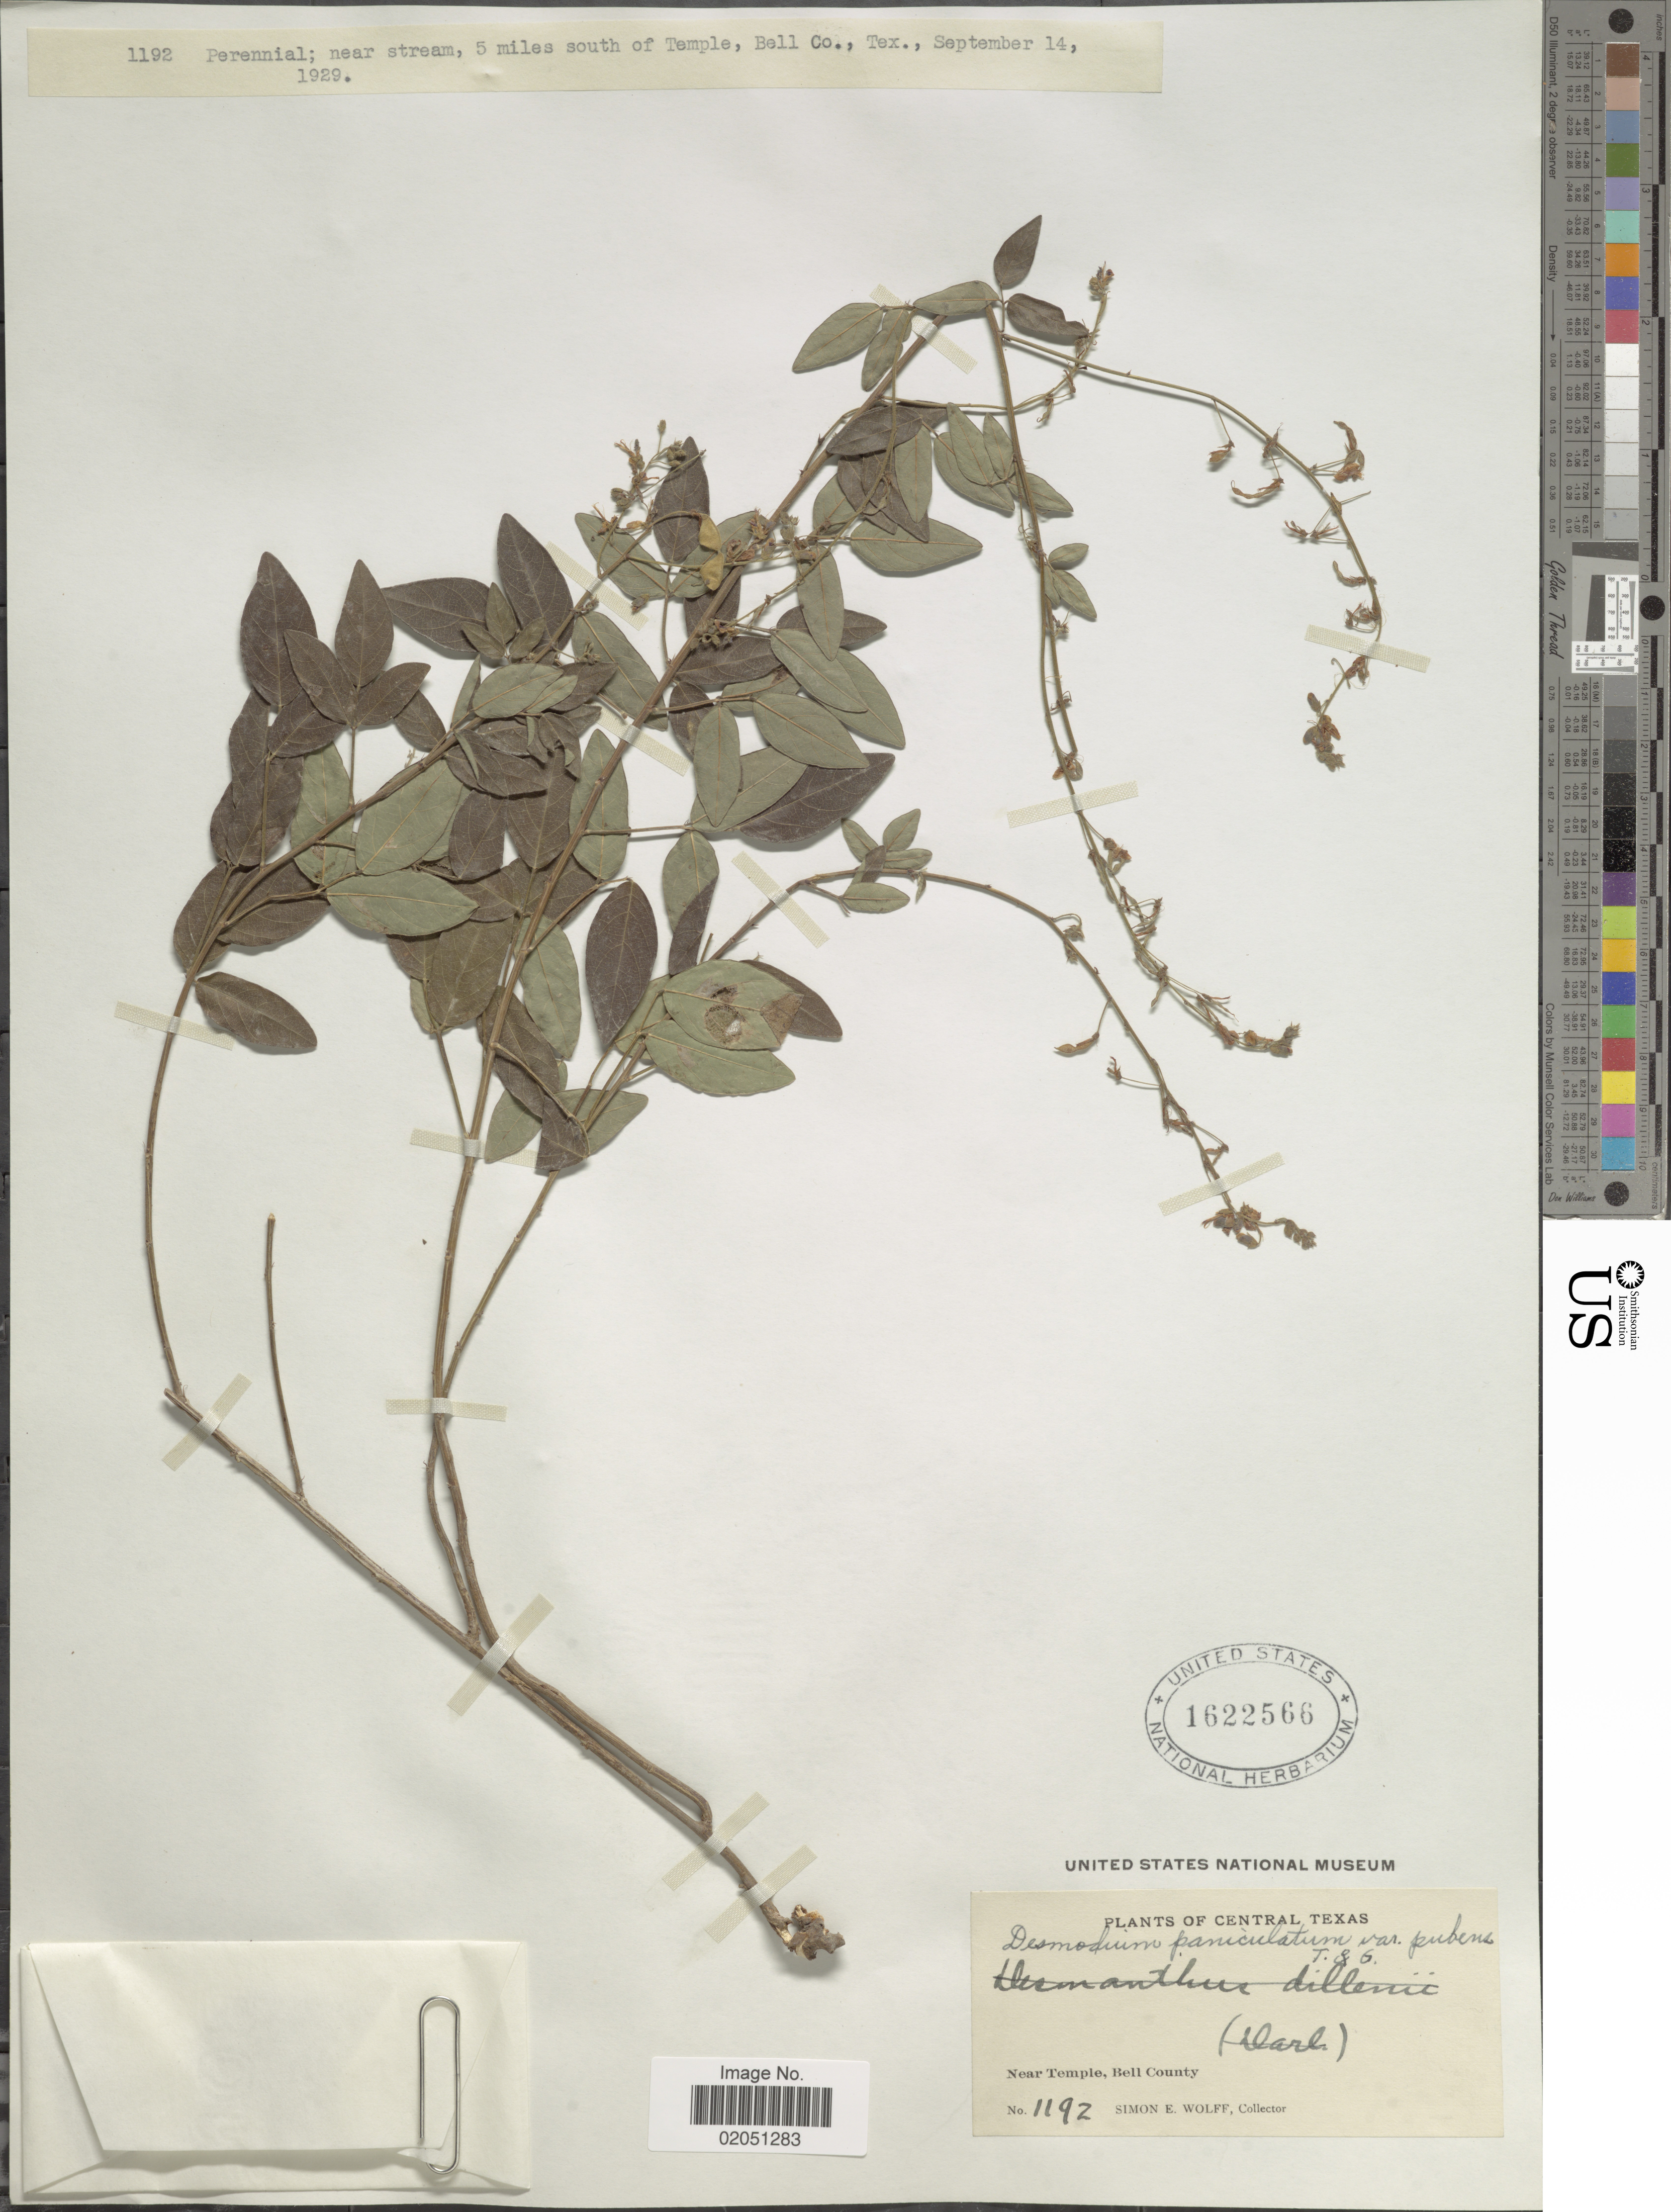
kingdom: Plantae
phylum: Tracheophyta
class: Magnoliopsida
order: Fabales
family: Fabaceae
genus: Desmodium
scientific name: Desmodium paniculatum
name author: (L.) DC.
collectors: S. E. Wolff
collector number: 1192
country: United States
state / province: Texas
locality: Central Texas, Near Temple, Bell County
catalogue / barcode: US 1622566